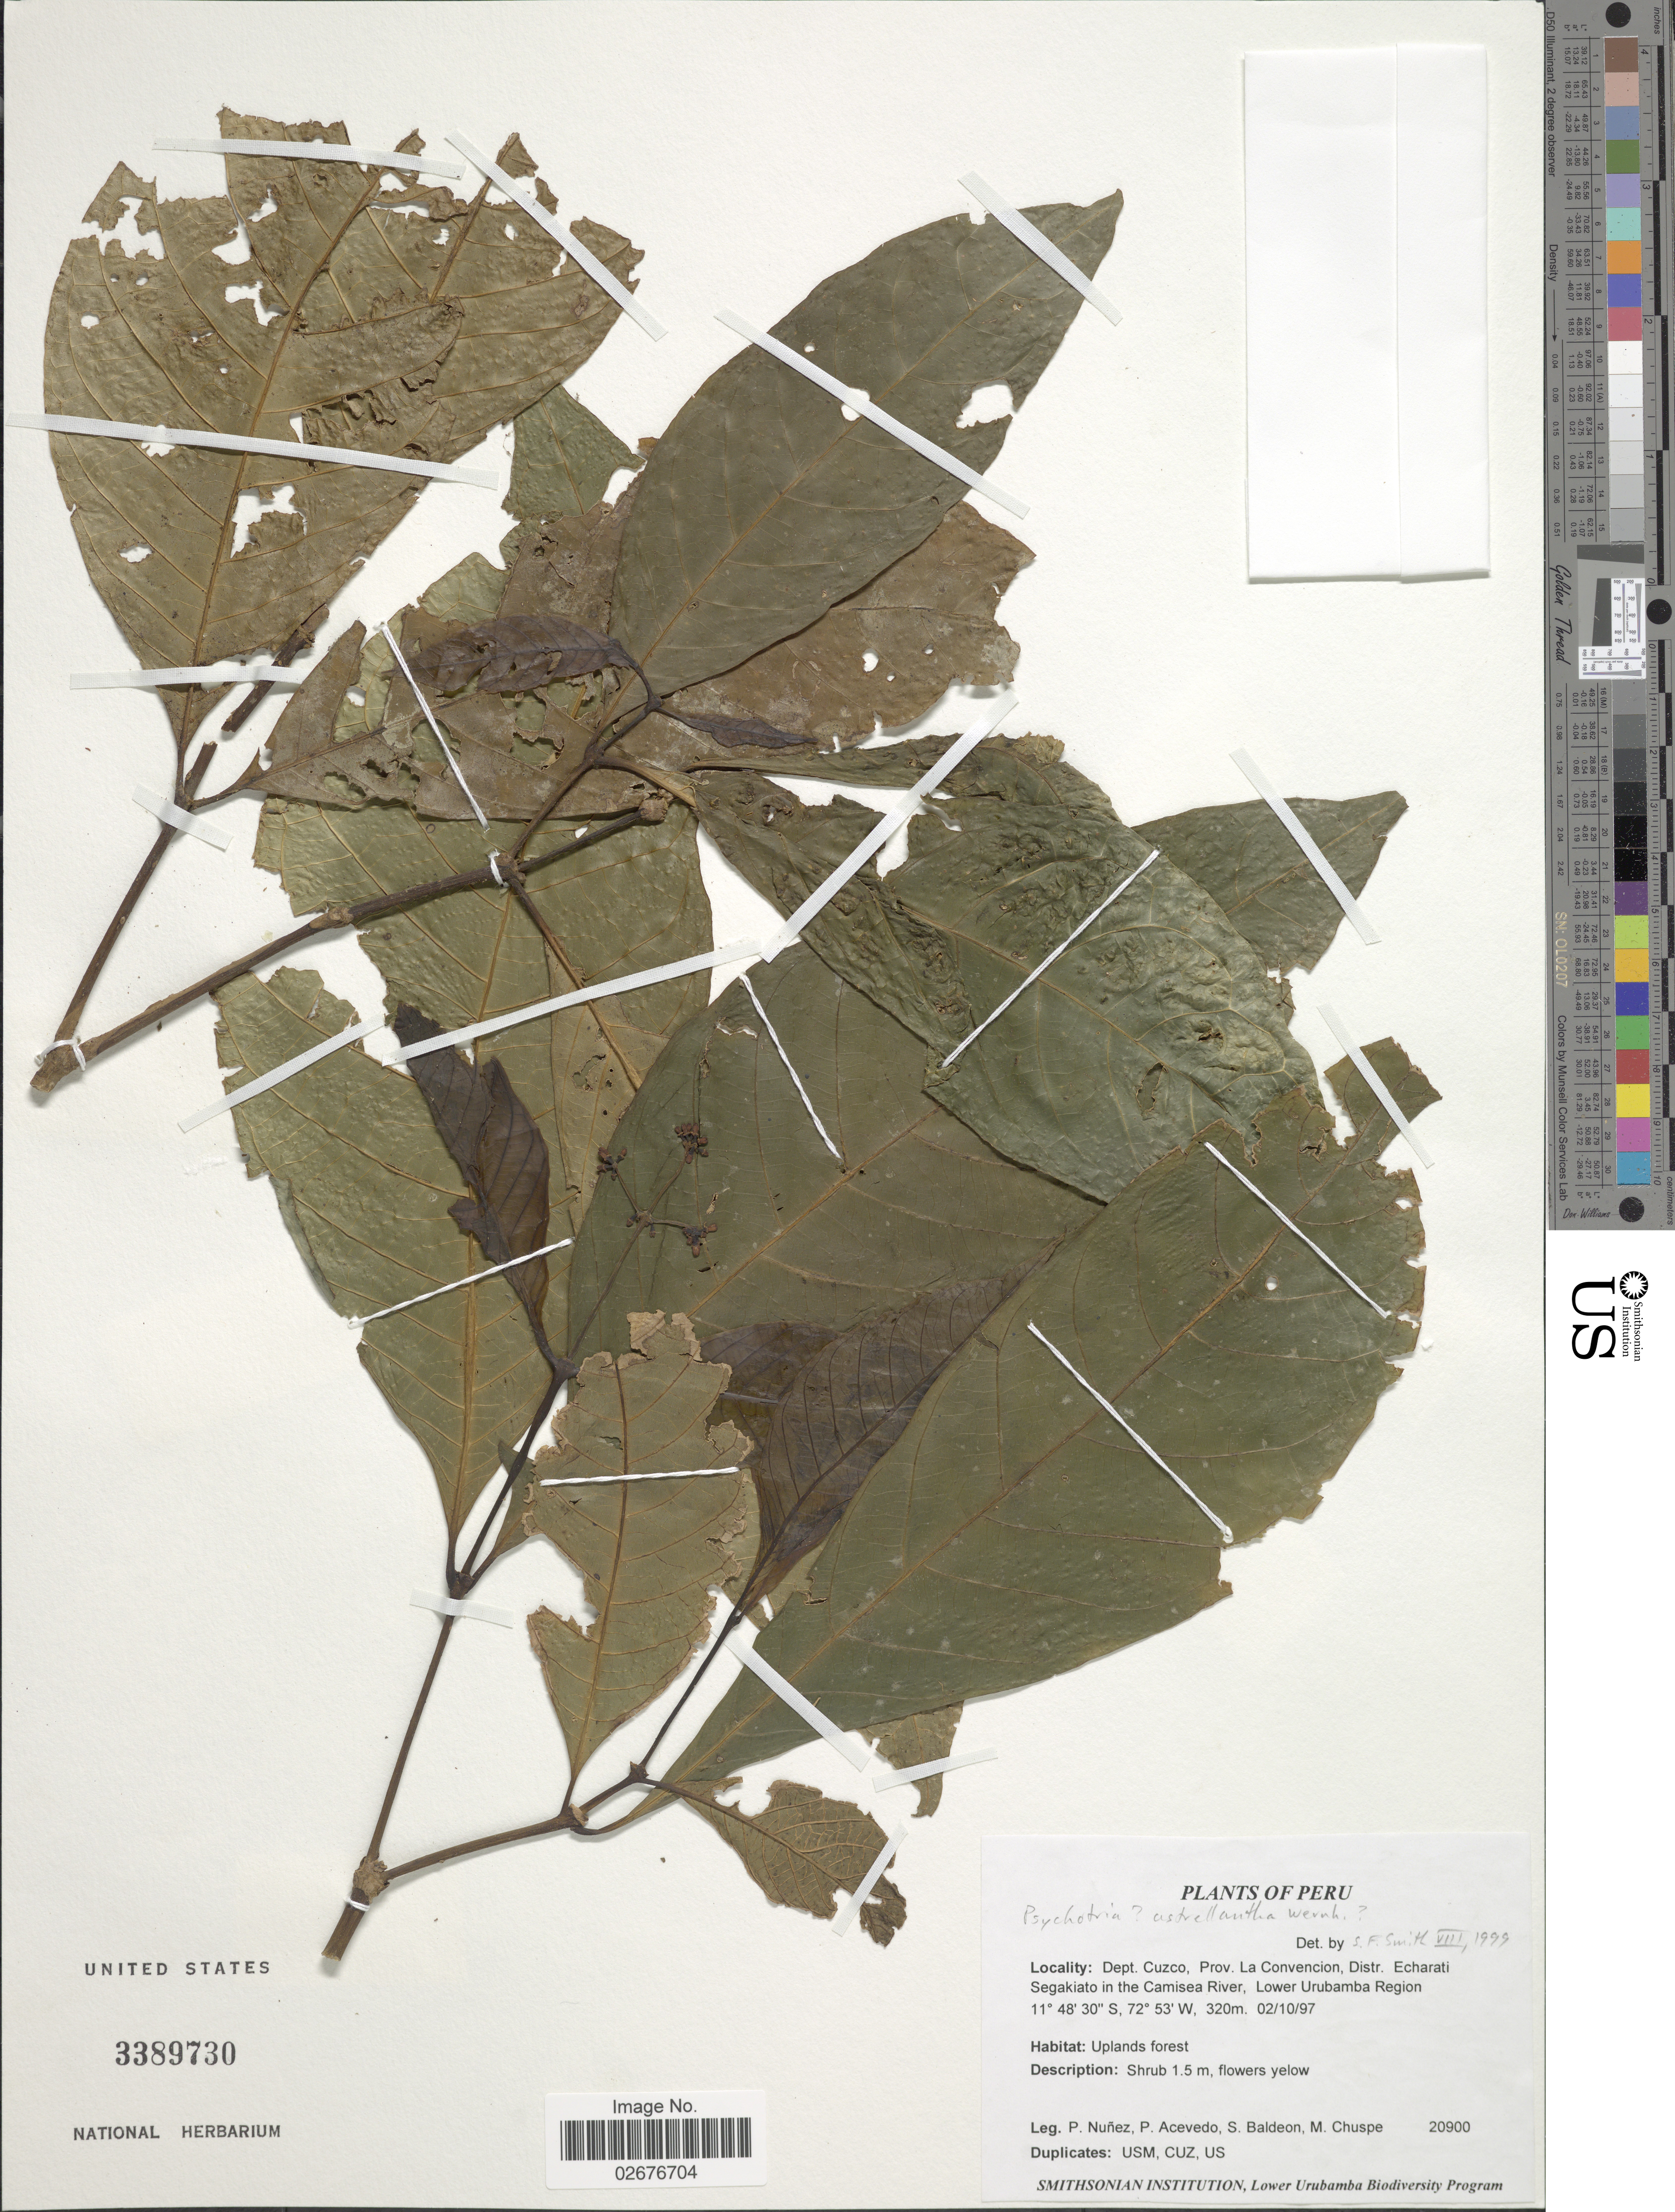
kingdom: Plantae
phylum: Tracheophyta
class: Magnoliopsida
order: Gentianales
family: Rubiaceae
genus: Margaritopsis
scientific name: Margaritopsis sp.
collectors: P. Nuñez V., P. Acevedo-Rodr., S. Baldeon & M. Chuspe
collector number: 20900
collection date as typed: Transcribed d/m/y: 2/10/97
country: Peru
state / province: Cusco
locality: Depto. Cuzco, Prov. La Convencion, Distr. Echarati, Segakiato in the Camisea River, Lower Urubamba Region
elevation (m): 320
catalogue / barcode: US 3389730